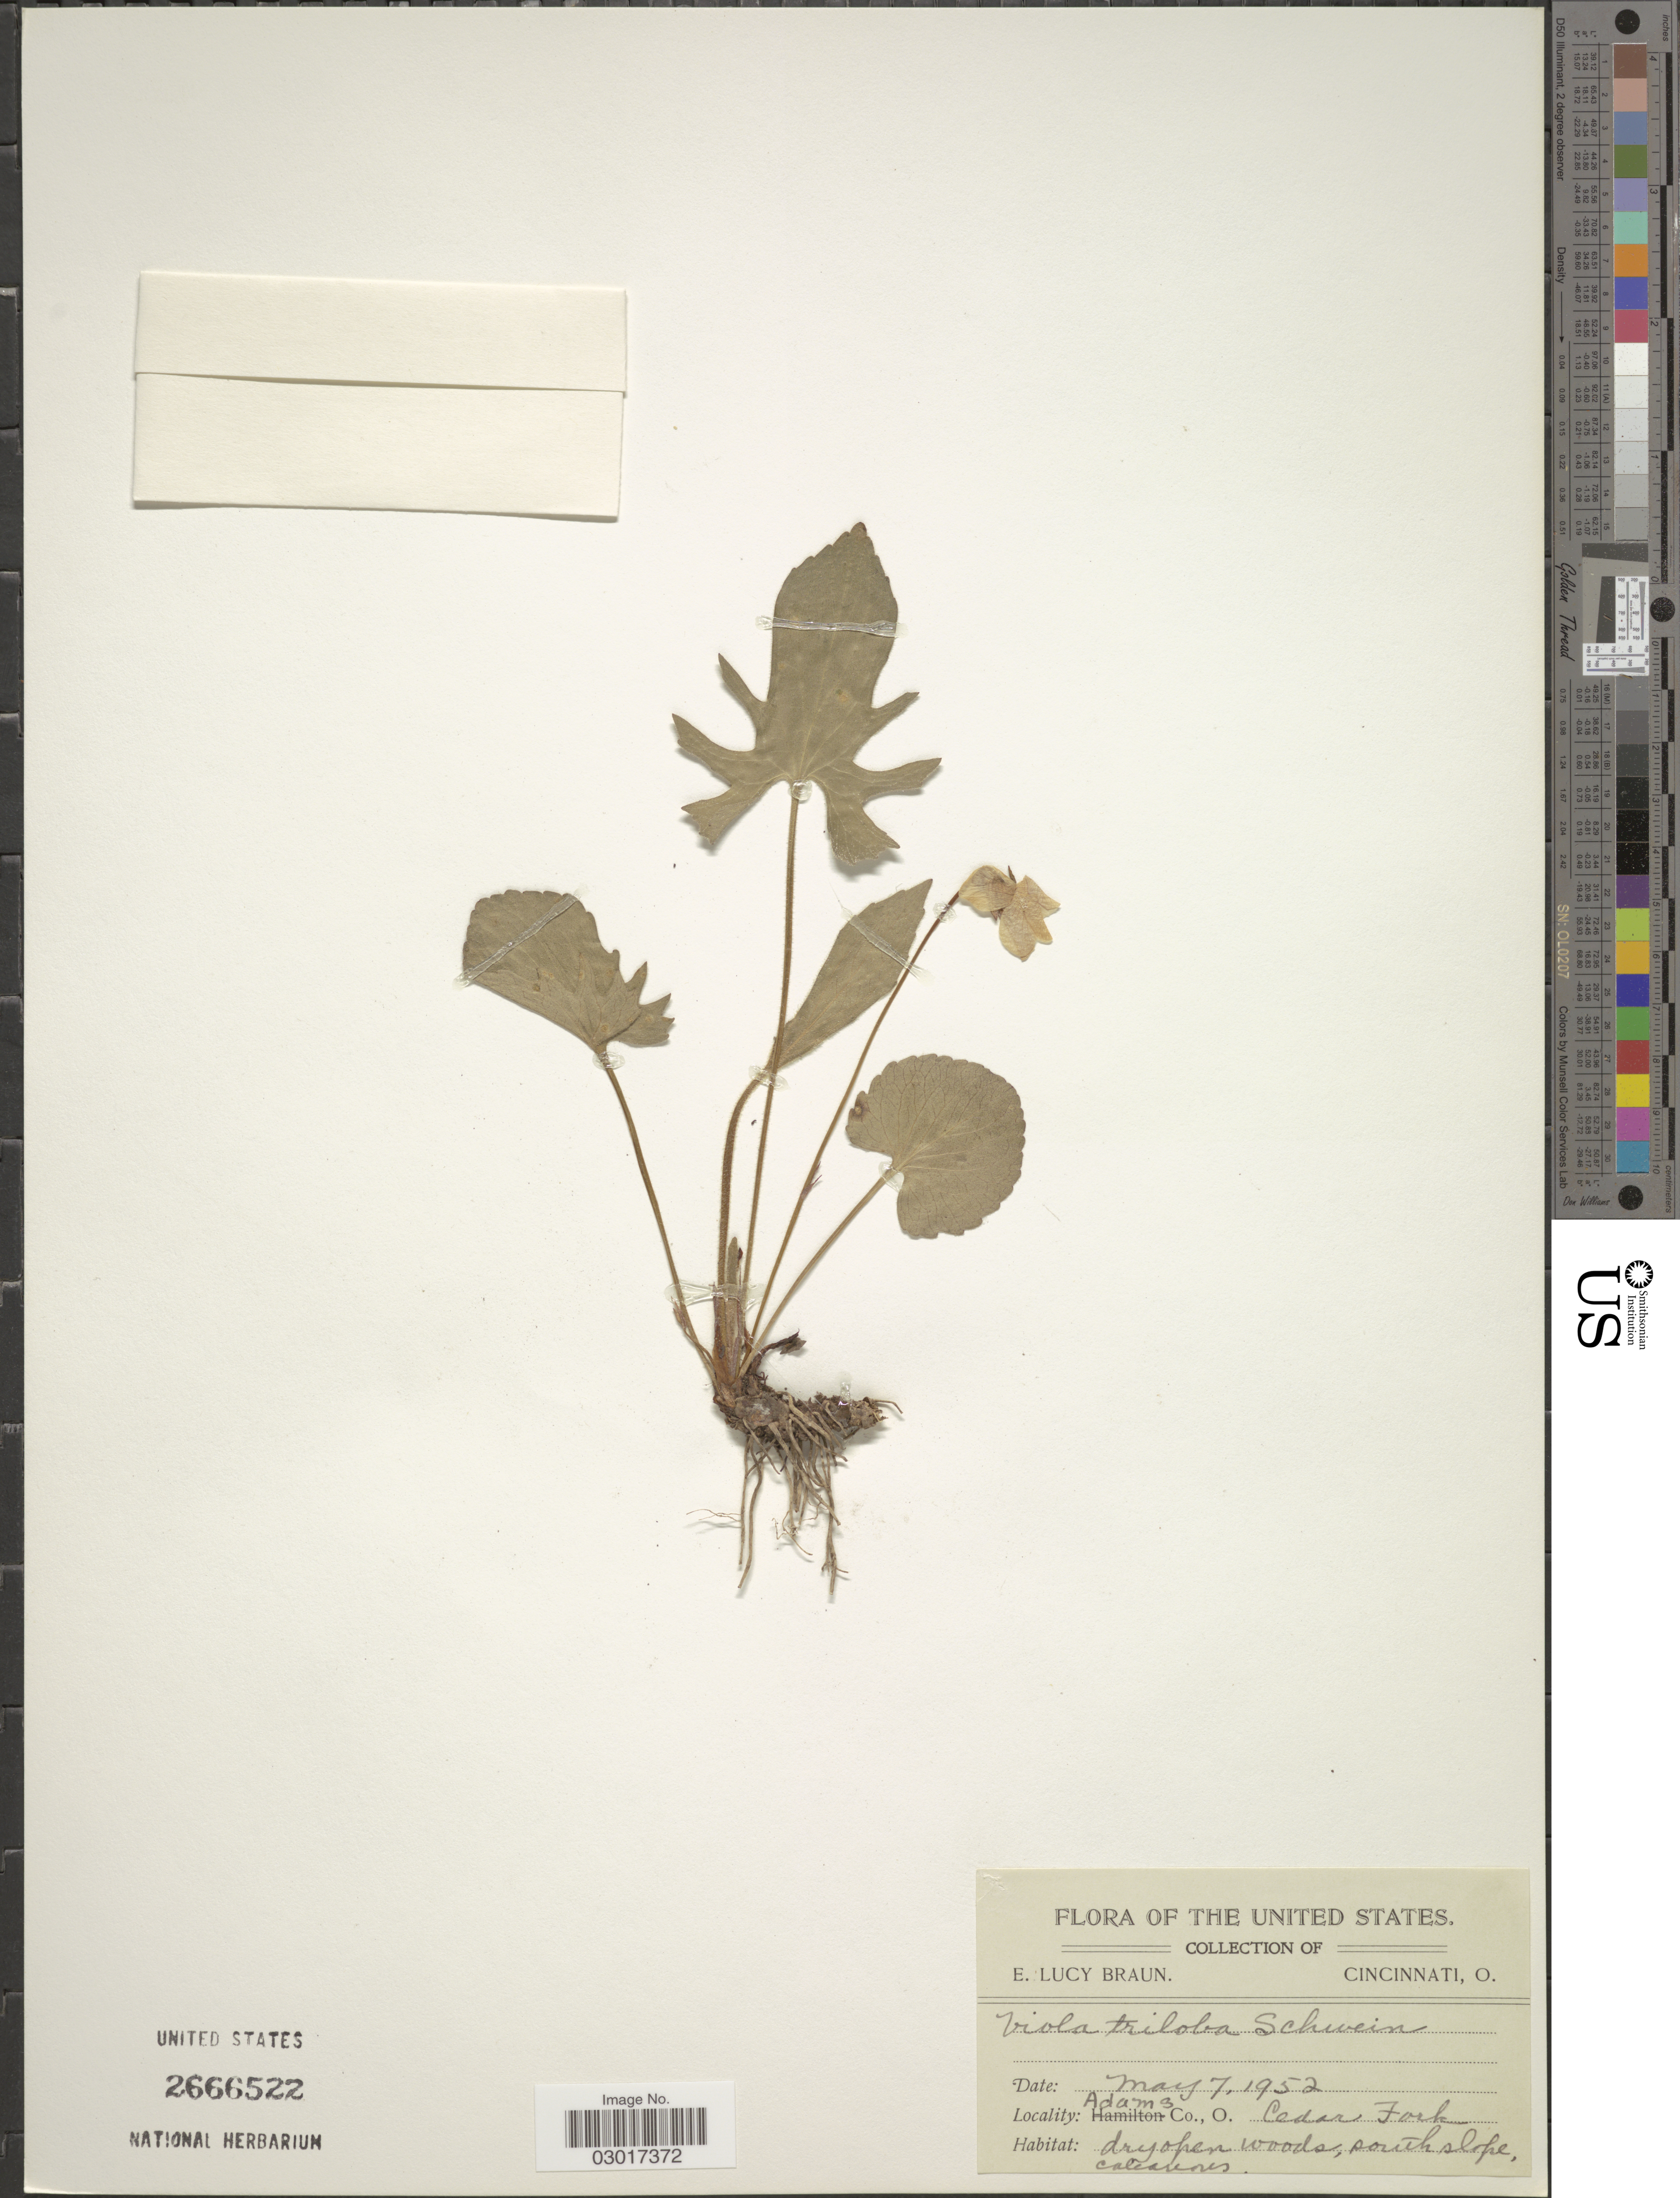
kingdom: Plantae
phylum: Tracheophyta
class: Magnoliopsida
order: Malpighiales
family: Violaceae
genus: Viola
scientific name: Viola triloba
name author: Schwein.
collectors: E. L. Braun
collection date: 1952-05-07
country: United States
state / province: Ohio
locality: Adams Co., Cedar Fork, south slope.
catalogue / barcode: US 2666522